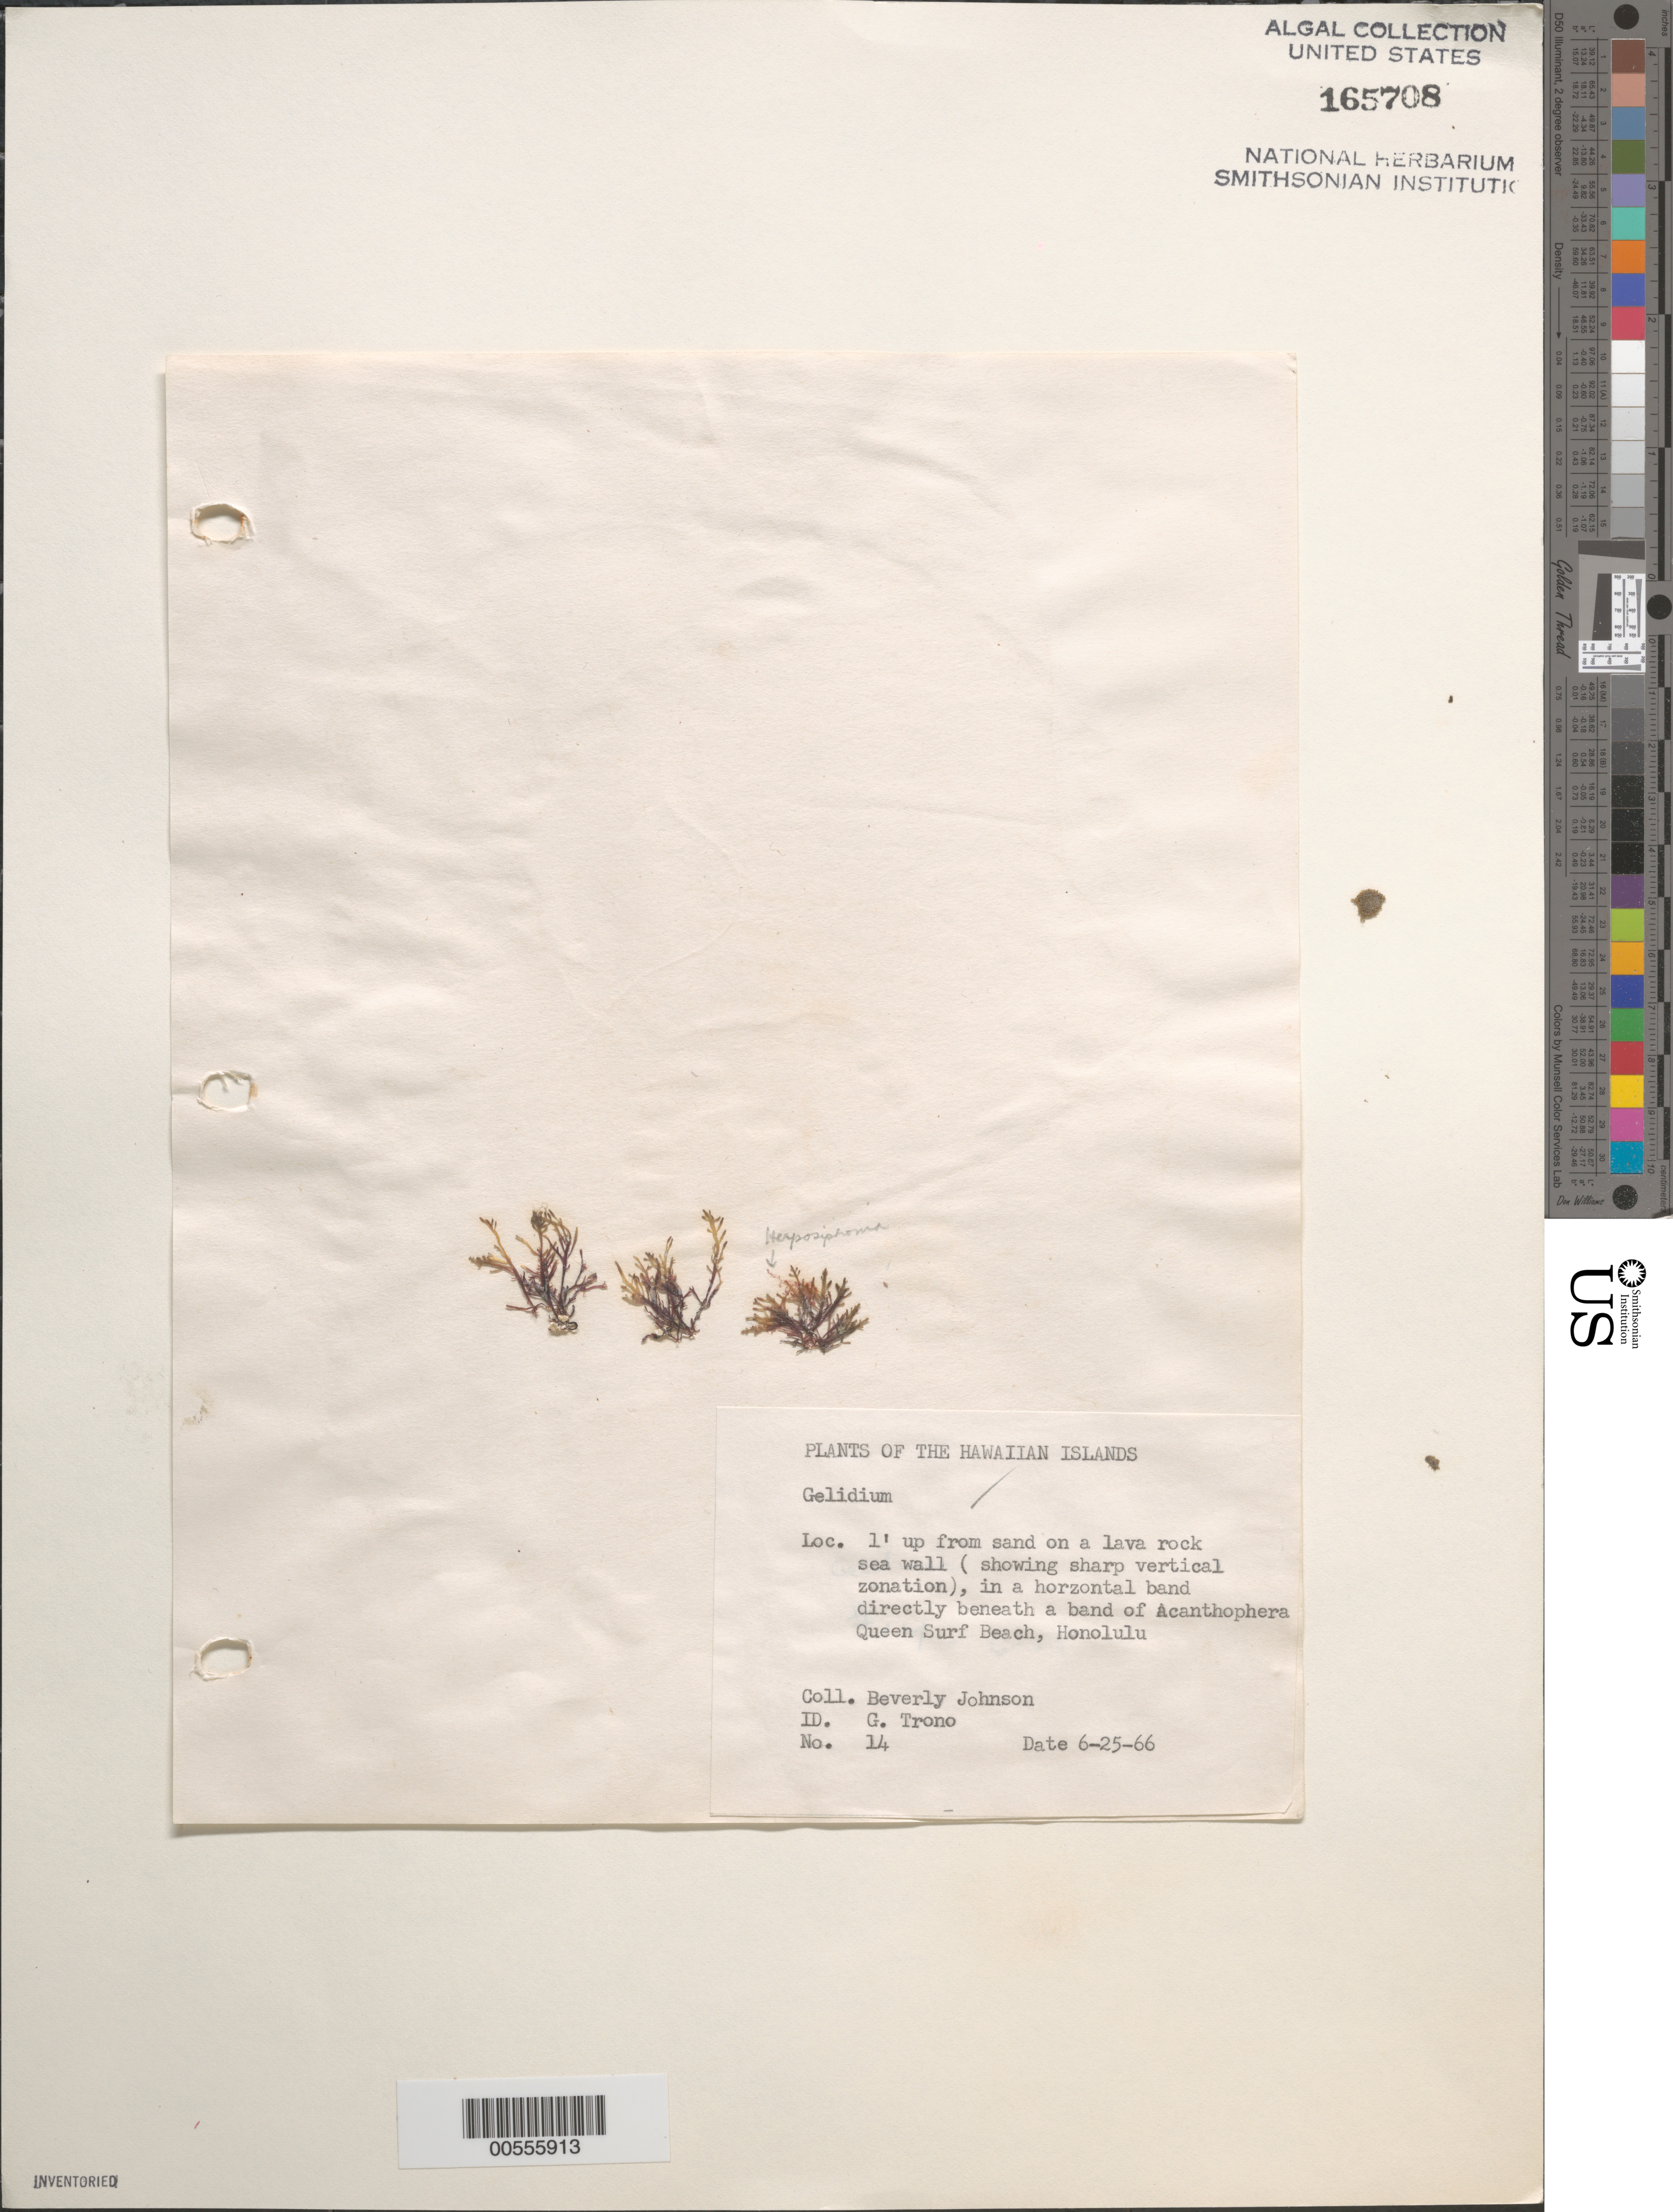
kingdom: Plantae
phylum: Rhodophyta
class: Florideophyceae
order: Gelidiales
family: Gelidiaceae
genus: Gelidium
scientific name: Gelidium sp.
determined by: Trono, Gavino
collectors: B. Johnson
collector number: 14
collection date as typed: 25 Jun 1966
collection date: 1966-06-25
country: United States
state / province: Hawaii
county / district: Honolulu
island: Oahu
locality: Honolulu, Queen Surf Beach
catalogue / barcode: US 165708